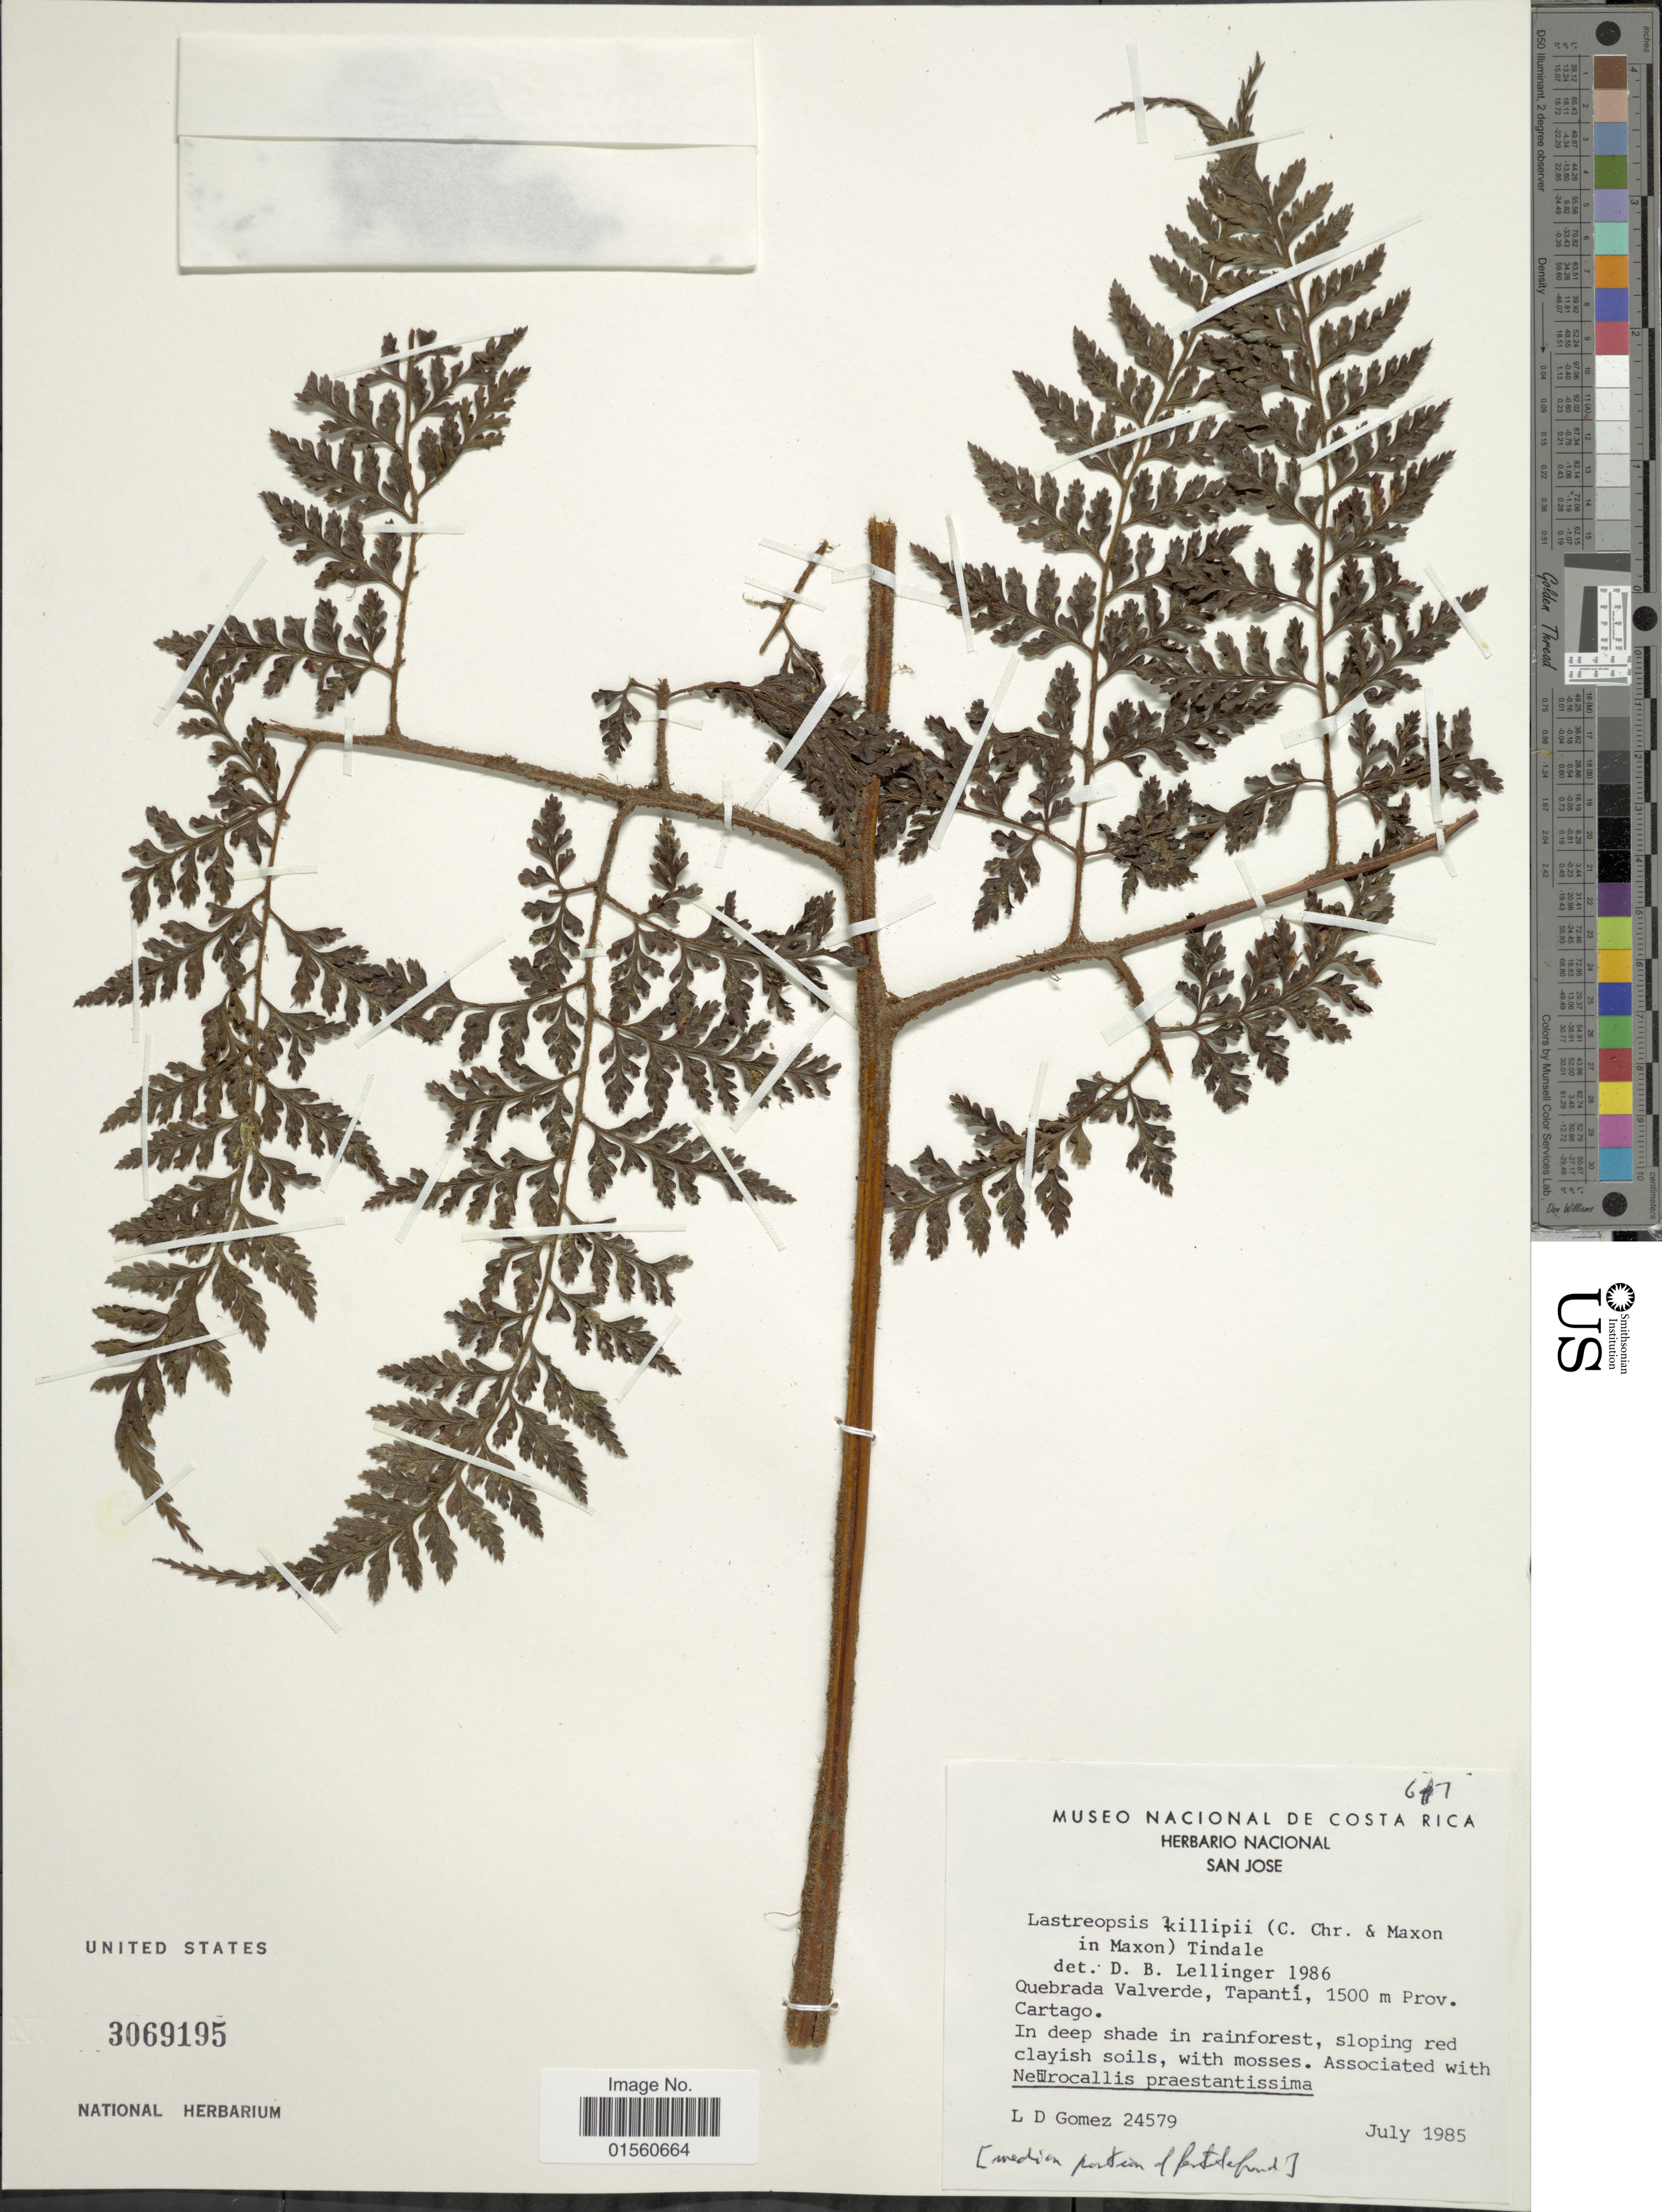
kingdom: Plantae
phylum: Tracheophyta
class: Polypodiopsida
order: Polypodiales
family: Dryopteridaceae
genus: Lastreopsis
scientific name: Lastreopsis killipii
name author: (C. Chr. & Maxon) Tindale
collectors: L. Gomez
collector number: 24579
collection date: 1985-07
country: Costa Rica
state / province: Cartago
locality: Quebrada Valverde, Tapanti, Prov. Cartago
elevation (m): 1500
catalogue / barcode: US 3069195